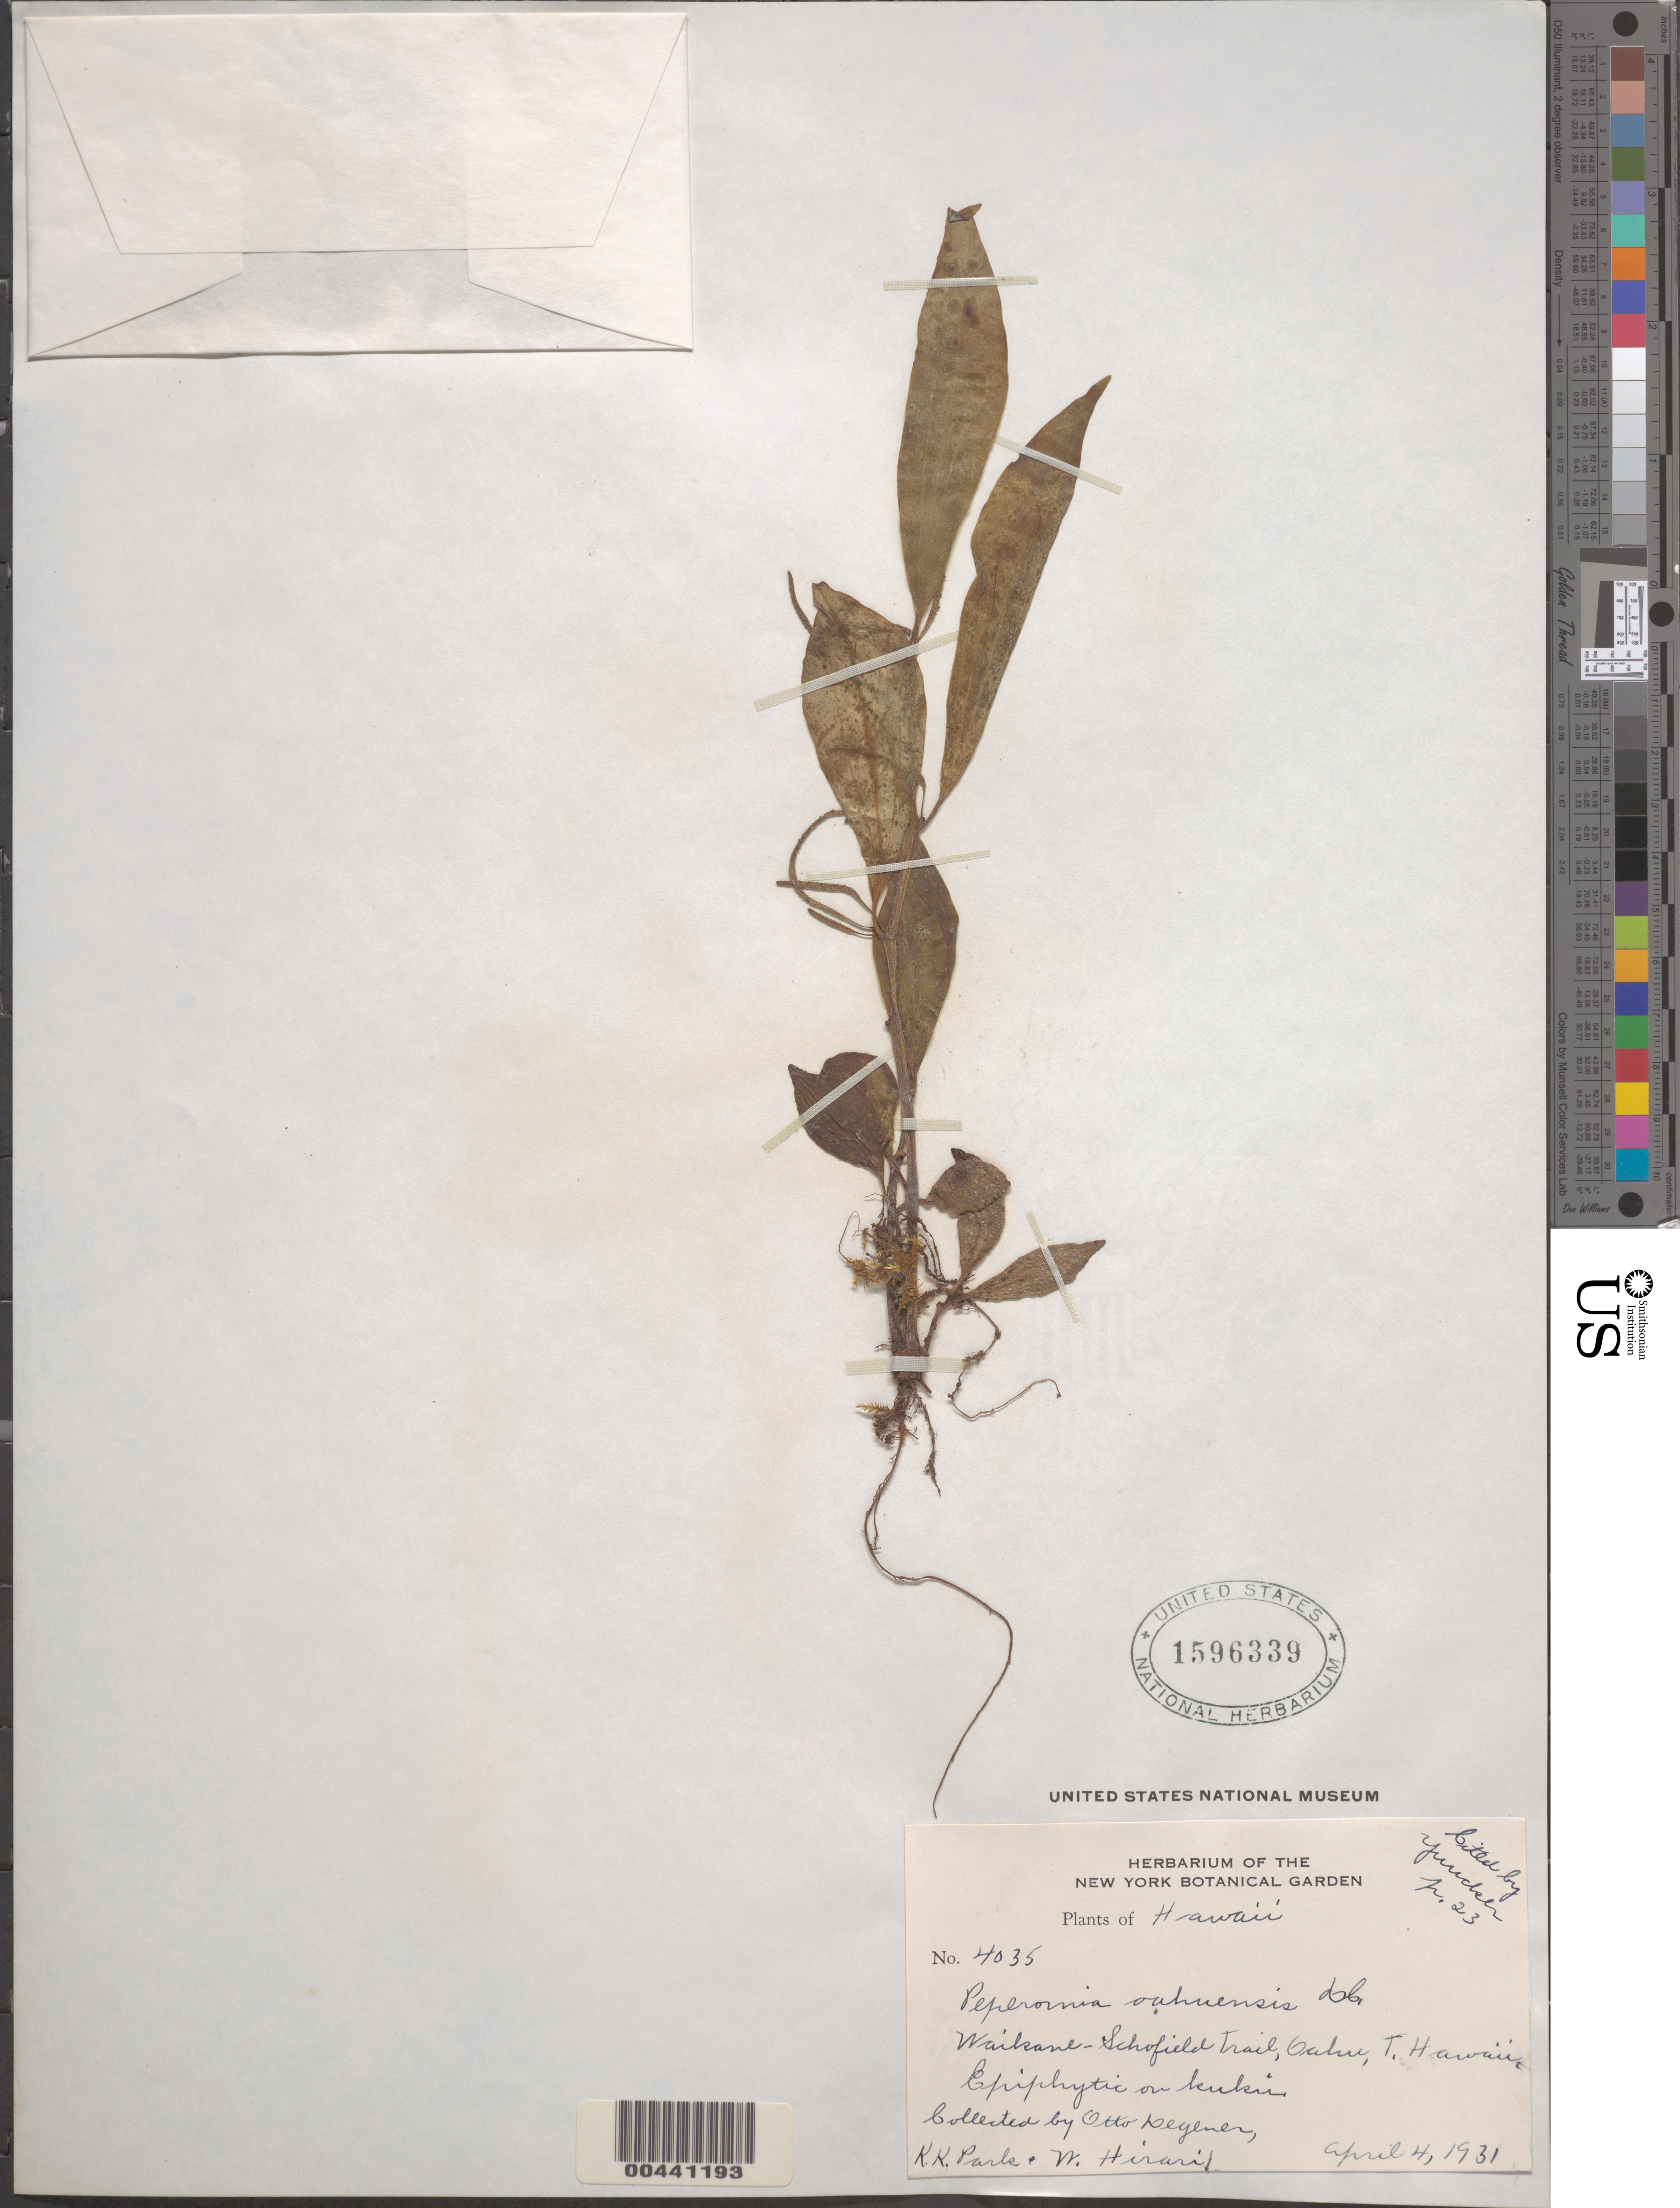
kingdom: Plantae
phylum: Tracheophyta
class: Magnoliopsida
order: Piperales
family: Piperaceae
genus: Peperomia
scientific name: Peperomia oahuensis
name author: C. DC.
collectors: O. Degener, K. Park & W. Hirari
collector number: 4035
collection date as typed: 4 Apr 1931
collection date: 1931-04-04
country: United States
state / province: Hawaii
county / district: Kauai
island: Kaua'i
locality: Waikane-Schofield Trail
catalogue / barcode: US 1596339